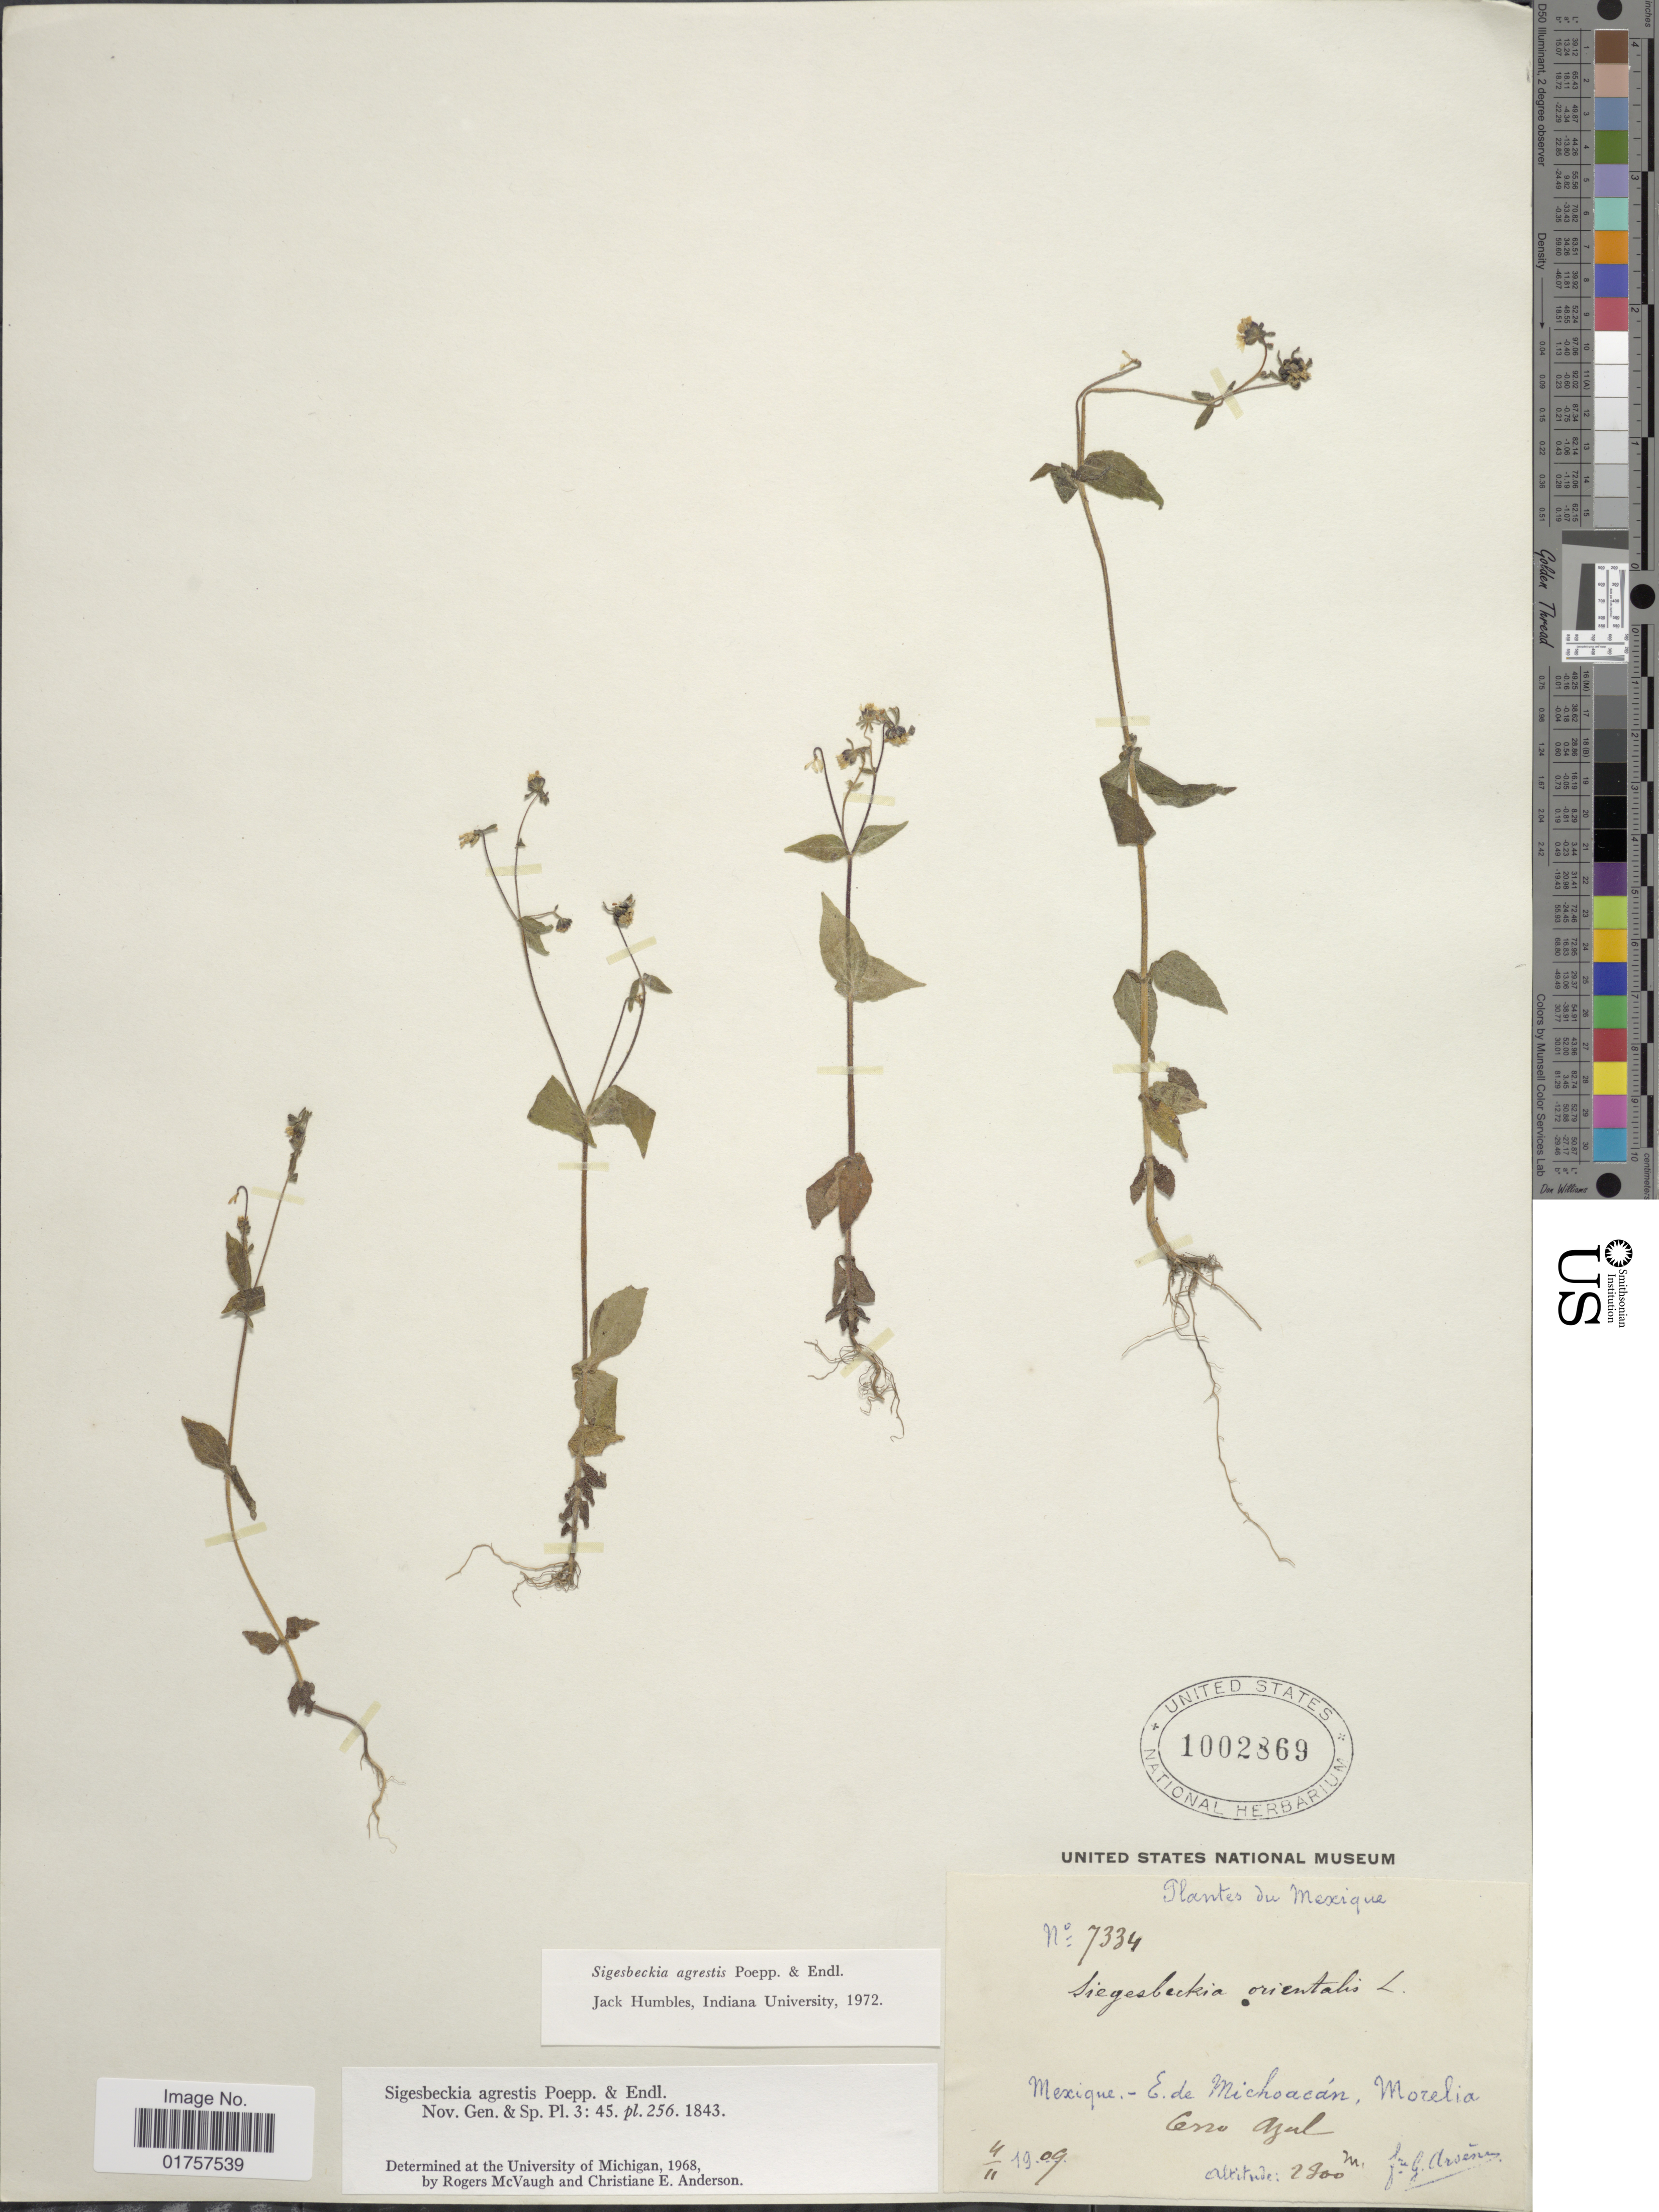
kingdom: Plantae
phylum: Tracheophyta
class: Magnoliopsida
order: Asterales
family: Asteraceae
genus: Sigesbeckia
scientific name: Sigesbeckia agrestis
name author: Poepp.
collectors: Bro. G. Arsène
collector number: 7334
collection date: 1909-02-04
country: Mexico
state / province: Michoacán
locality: Morelia. Cerro Azul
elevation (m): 2900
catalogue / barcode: US 1002869